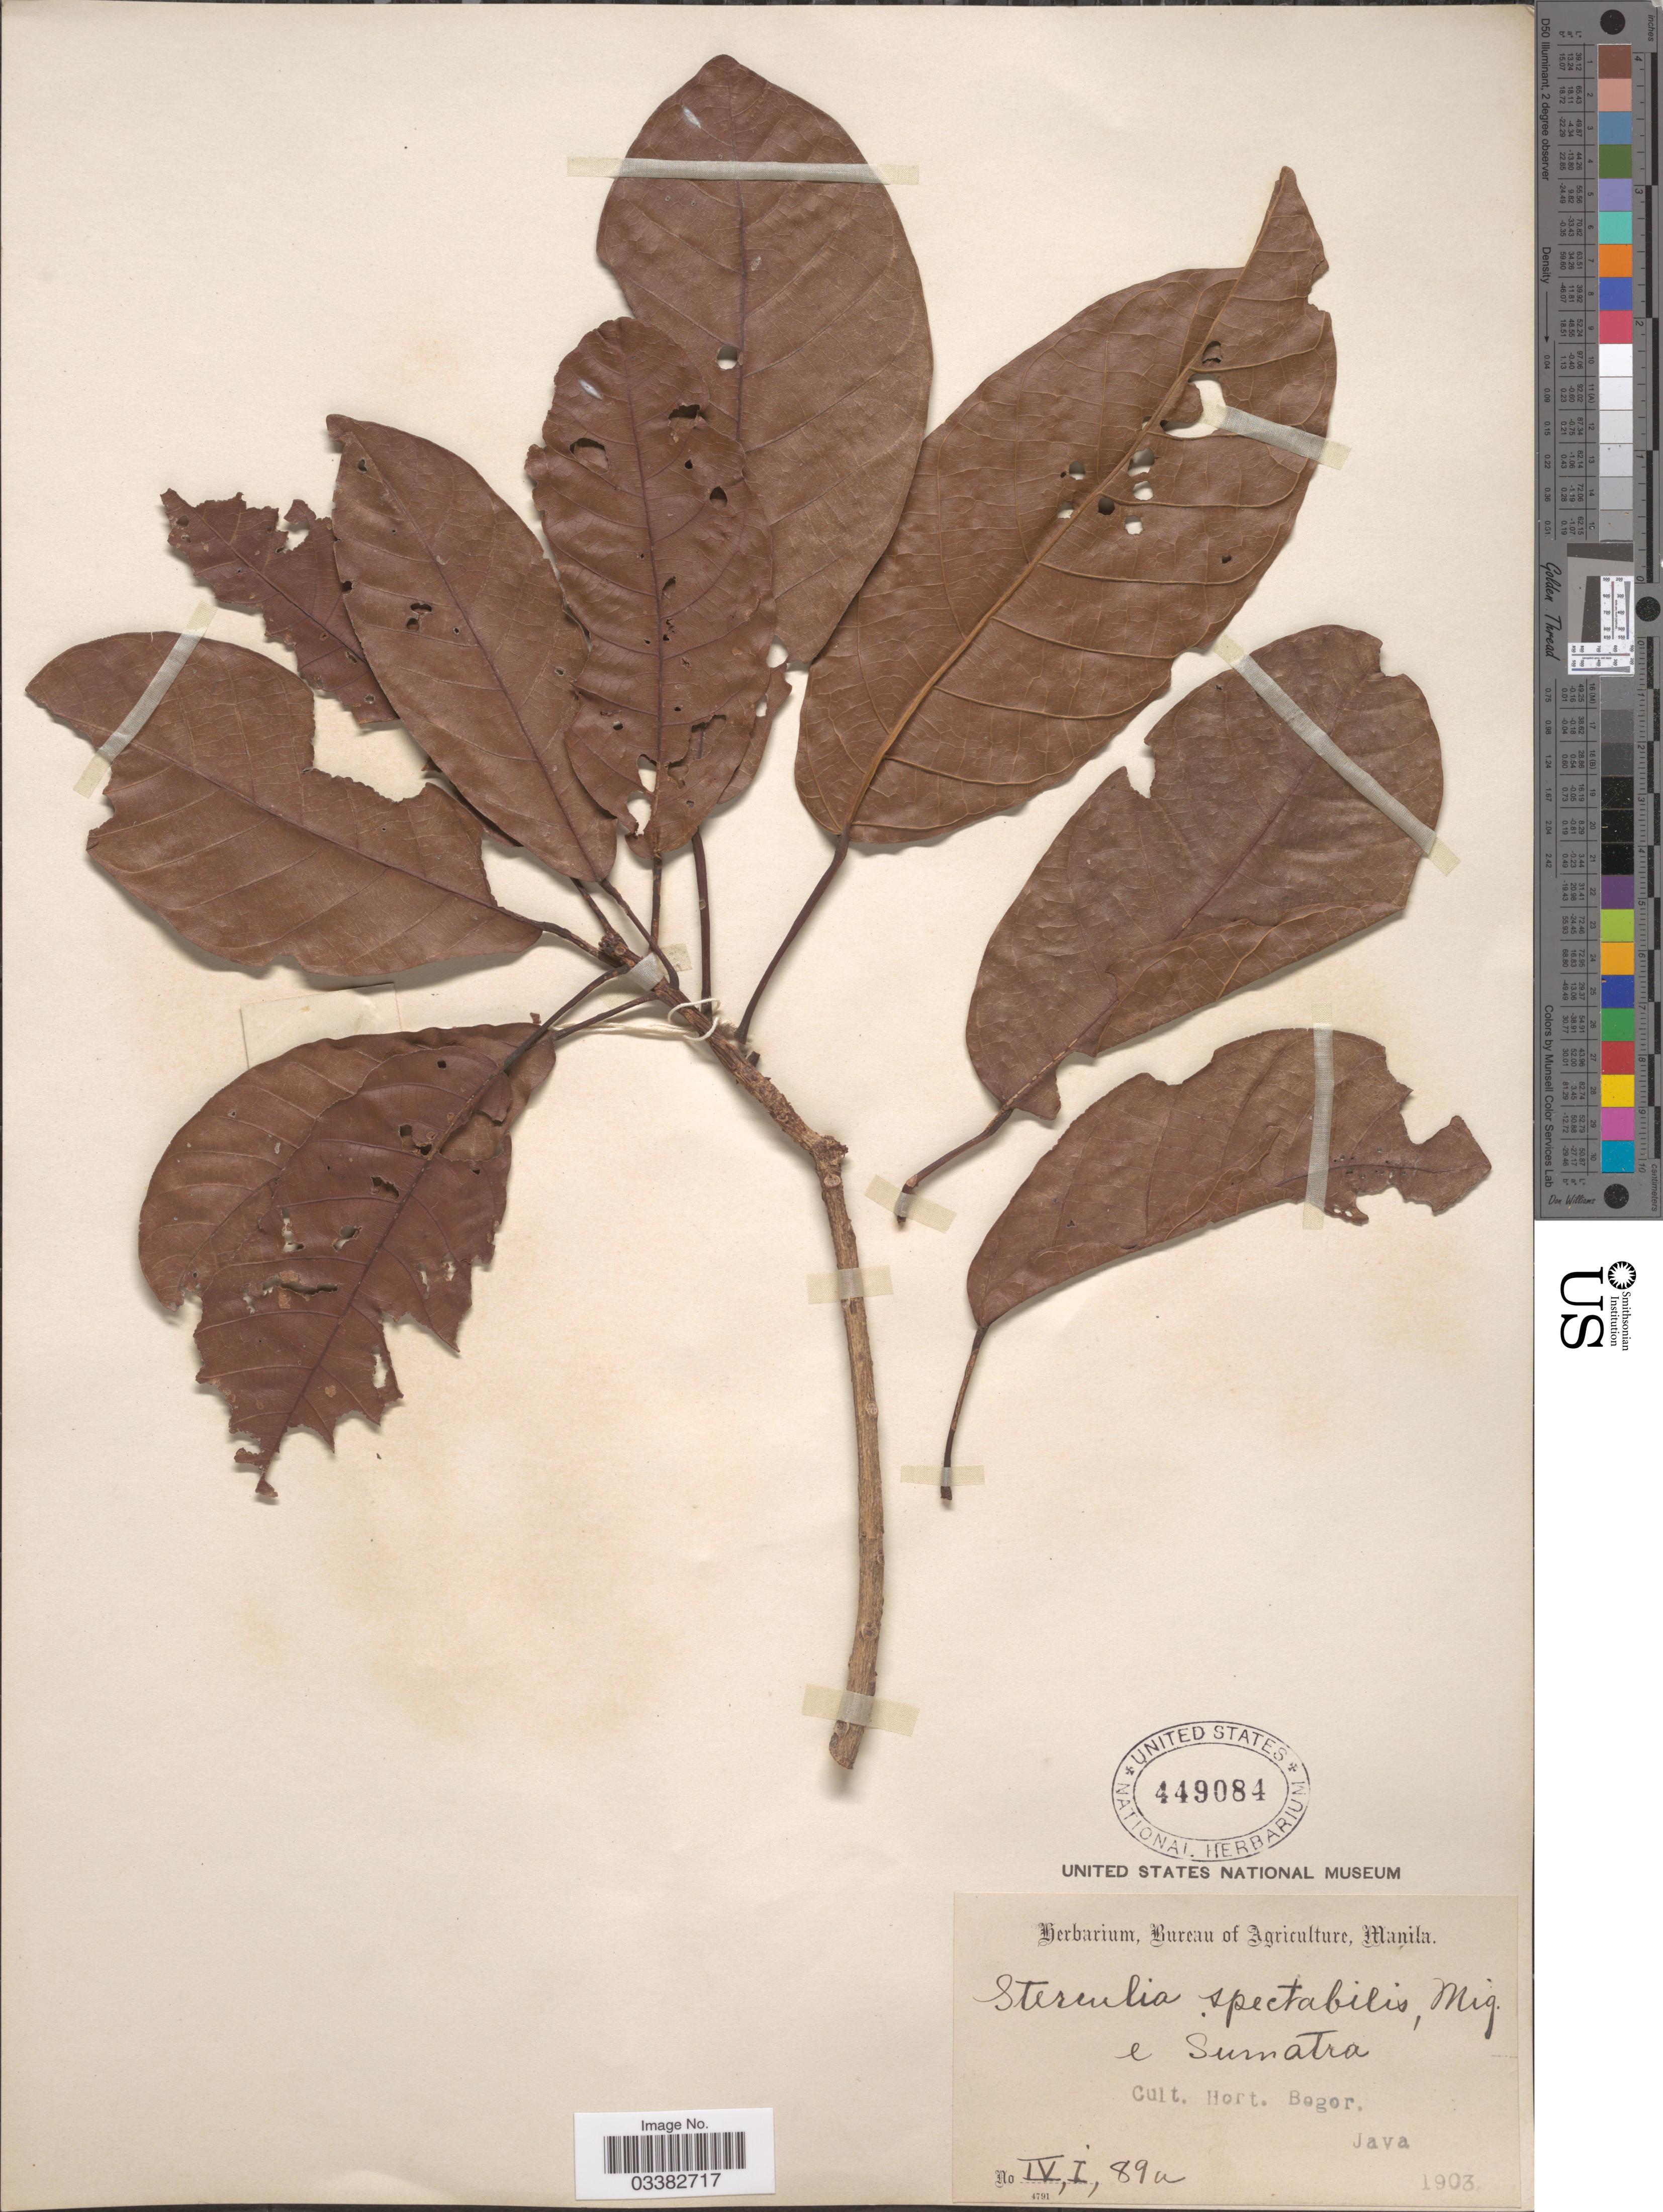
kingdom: Plantae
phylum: Tracheophyta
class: Magnoliopsida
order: Malvales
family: Malvaceae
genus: Sterculia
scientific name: Sterculia spectabilis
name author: Miq.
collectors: ex Herb. Bur. Agric. Manila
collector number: IV,I,89a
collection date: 1903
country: Indonesia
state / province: Java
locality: Cult. Hort. Bogor.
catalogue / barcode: US 449084